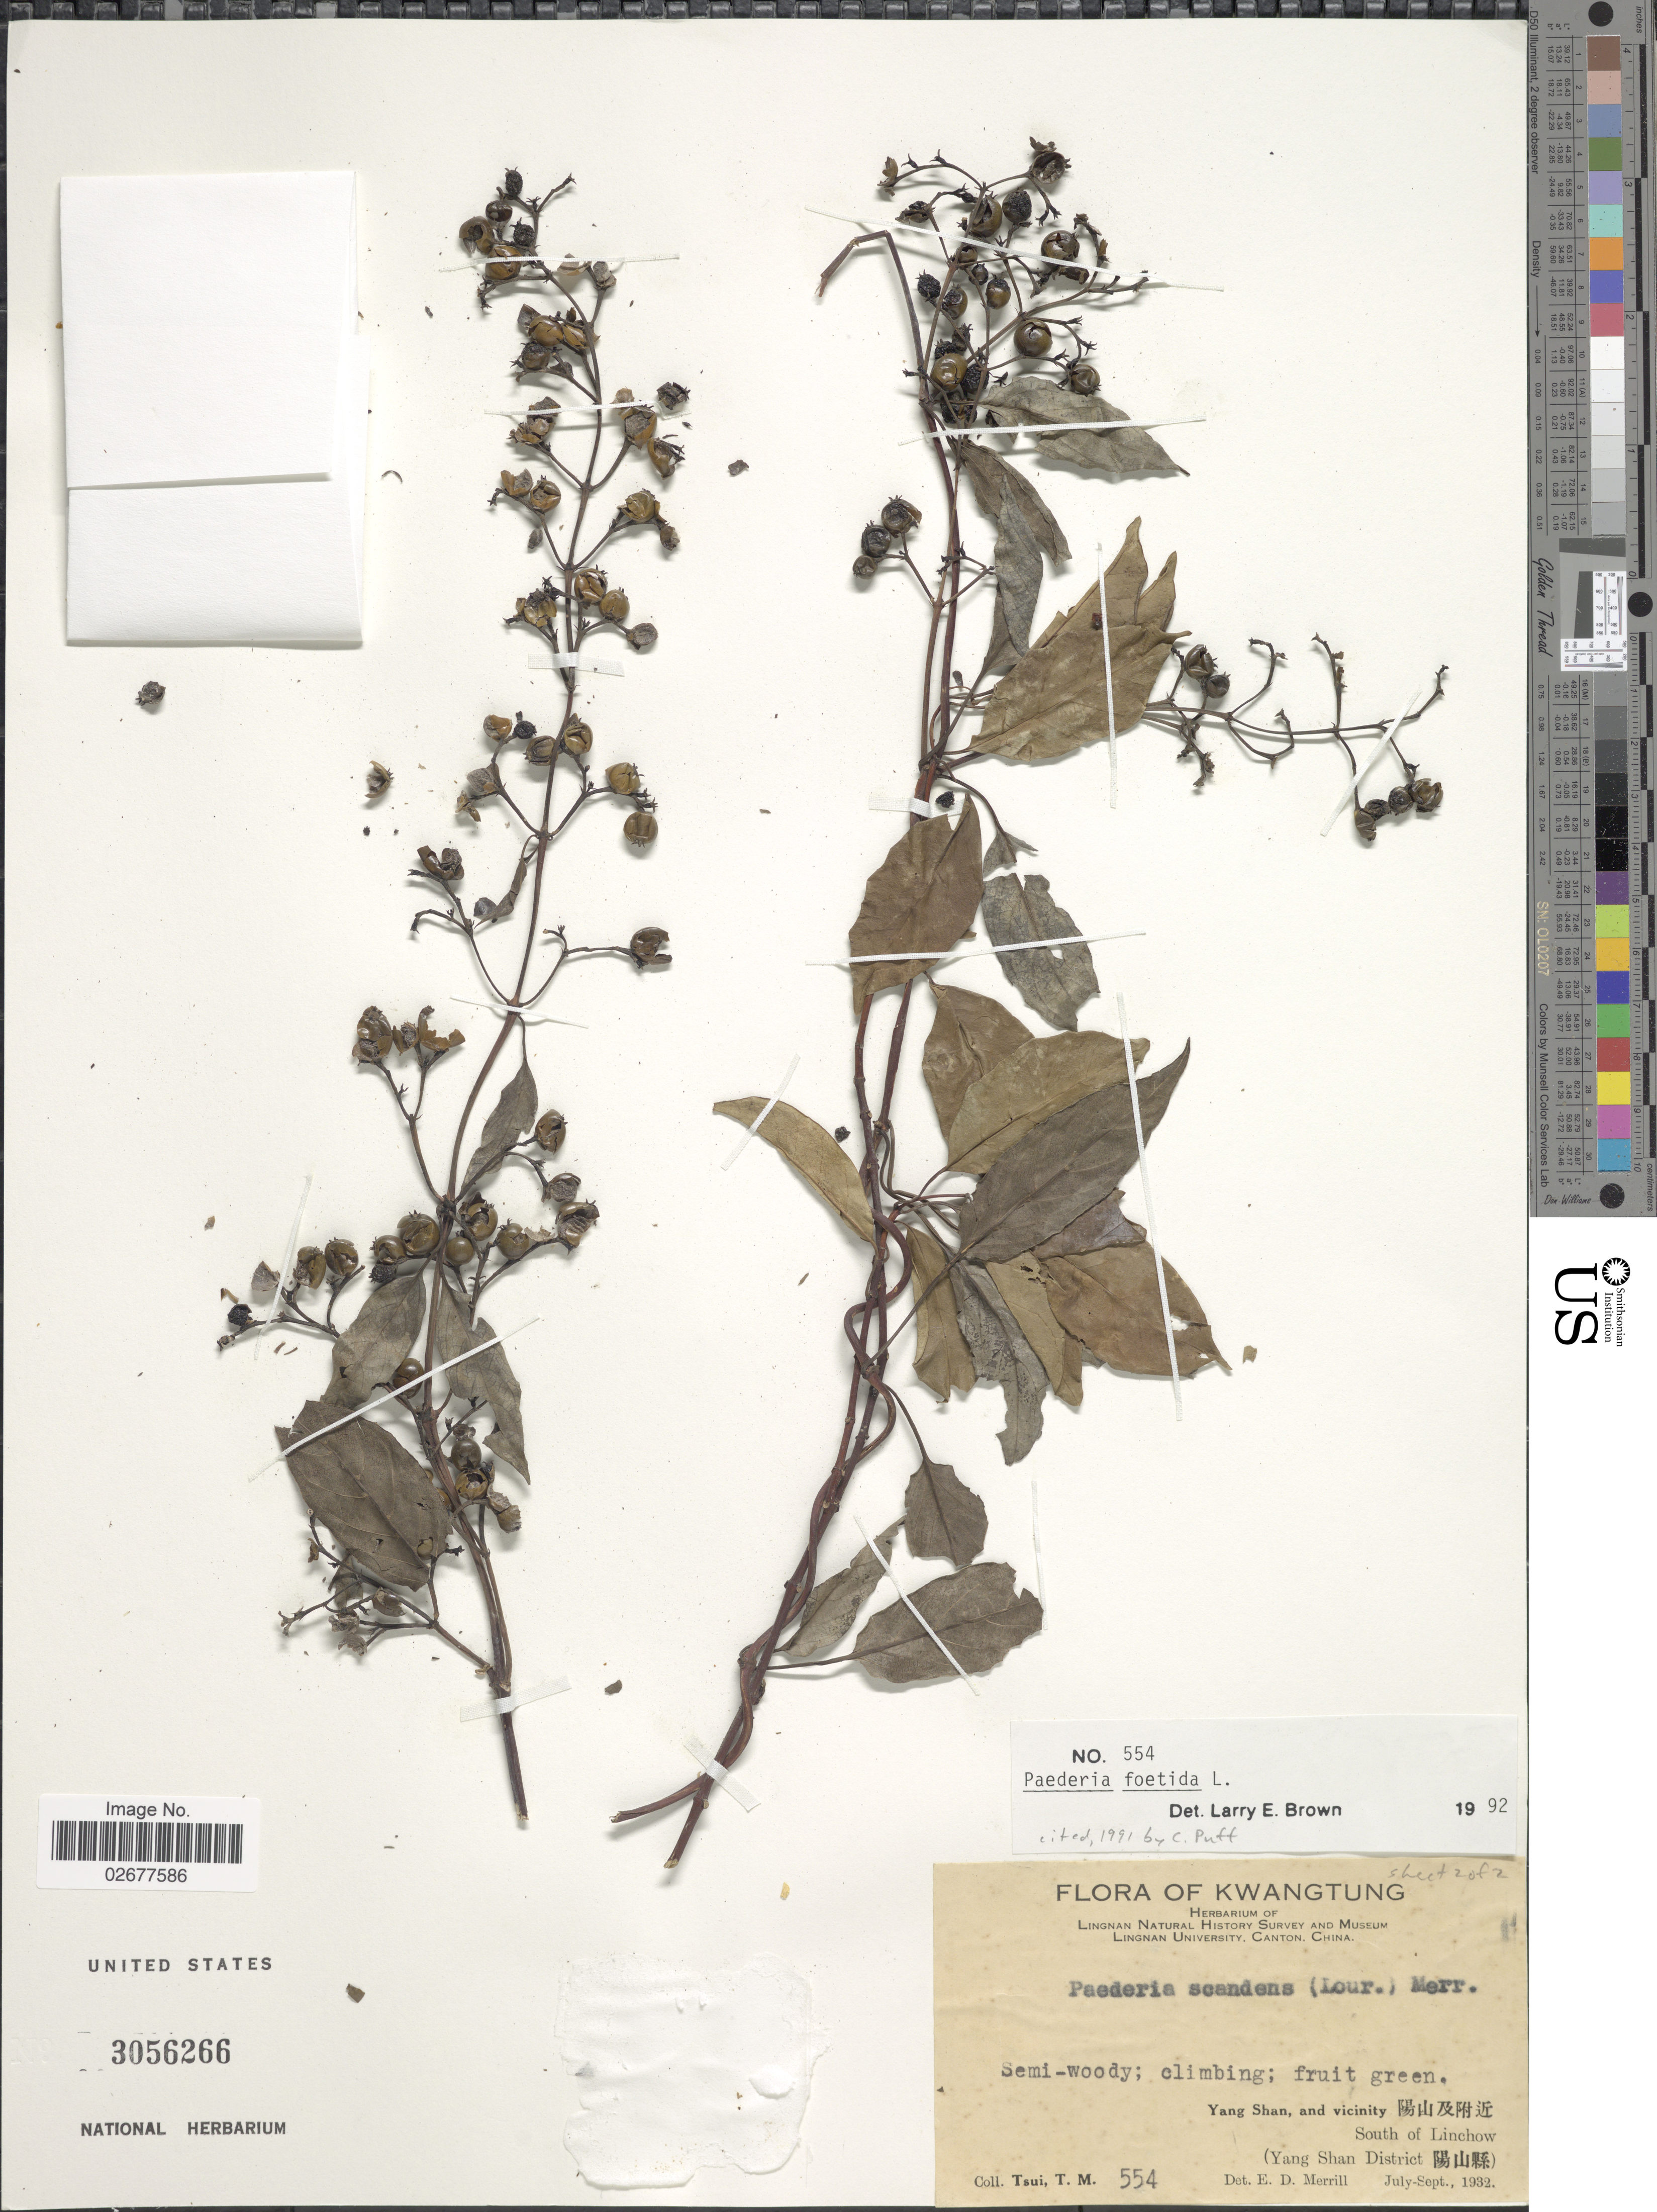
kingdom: Plantae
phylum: Tracheophyta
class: Magnoliopsida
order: Gentianales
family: Rubiaceae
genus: Paederia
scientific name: Paederia foetida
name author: Wall.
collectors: T. Tsui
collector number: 554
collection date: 1932-07/1932-09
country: China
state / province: Guangdong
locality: Kwangtung. Yang Shan, and vicinity. South of Linchow. (Yang Shan District).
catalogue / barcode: US 3056266